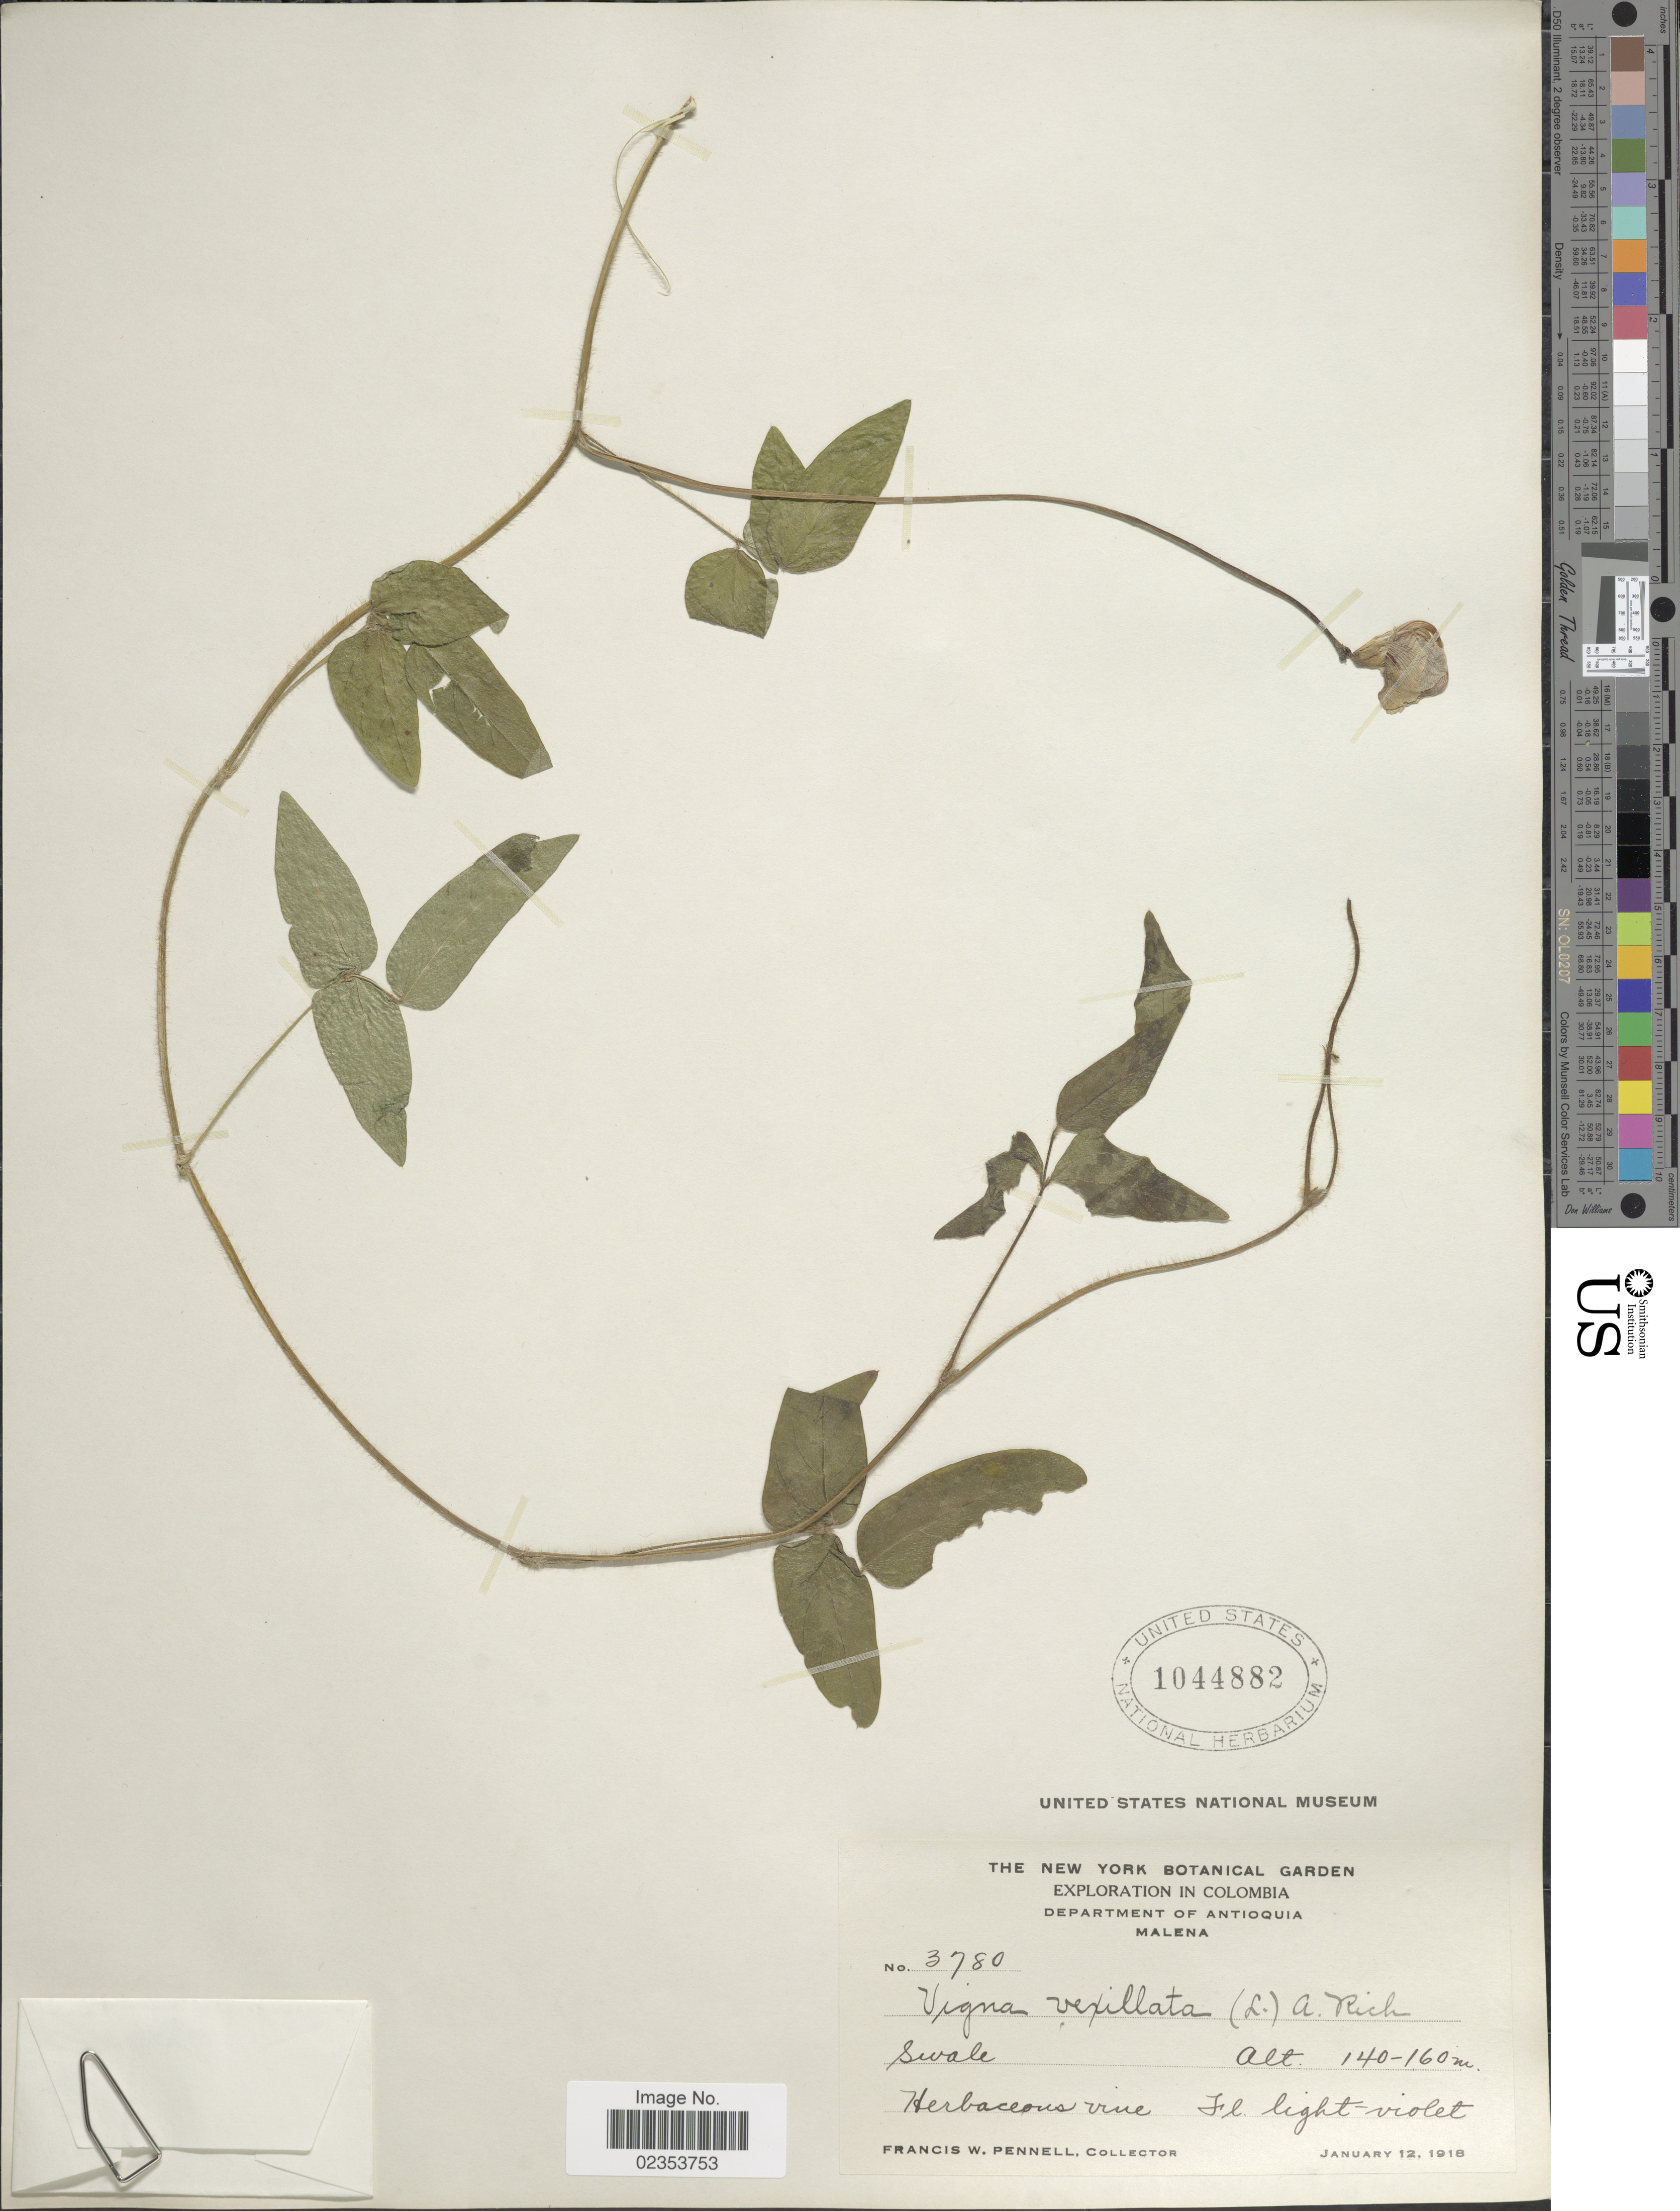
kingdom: Plantae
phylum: Tracheophyta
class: Magnoliopsida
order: Fabales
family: Fabaceae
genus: Vigna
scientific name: Vigna vexillata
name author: (L.) A. Rich.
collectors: F. W. Pennell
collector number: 3780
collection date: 1918-01-12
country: Colombia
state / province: Antioquia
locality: Malena, Swale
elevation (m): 140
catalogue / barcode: US 1044882